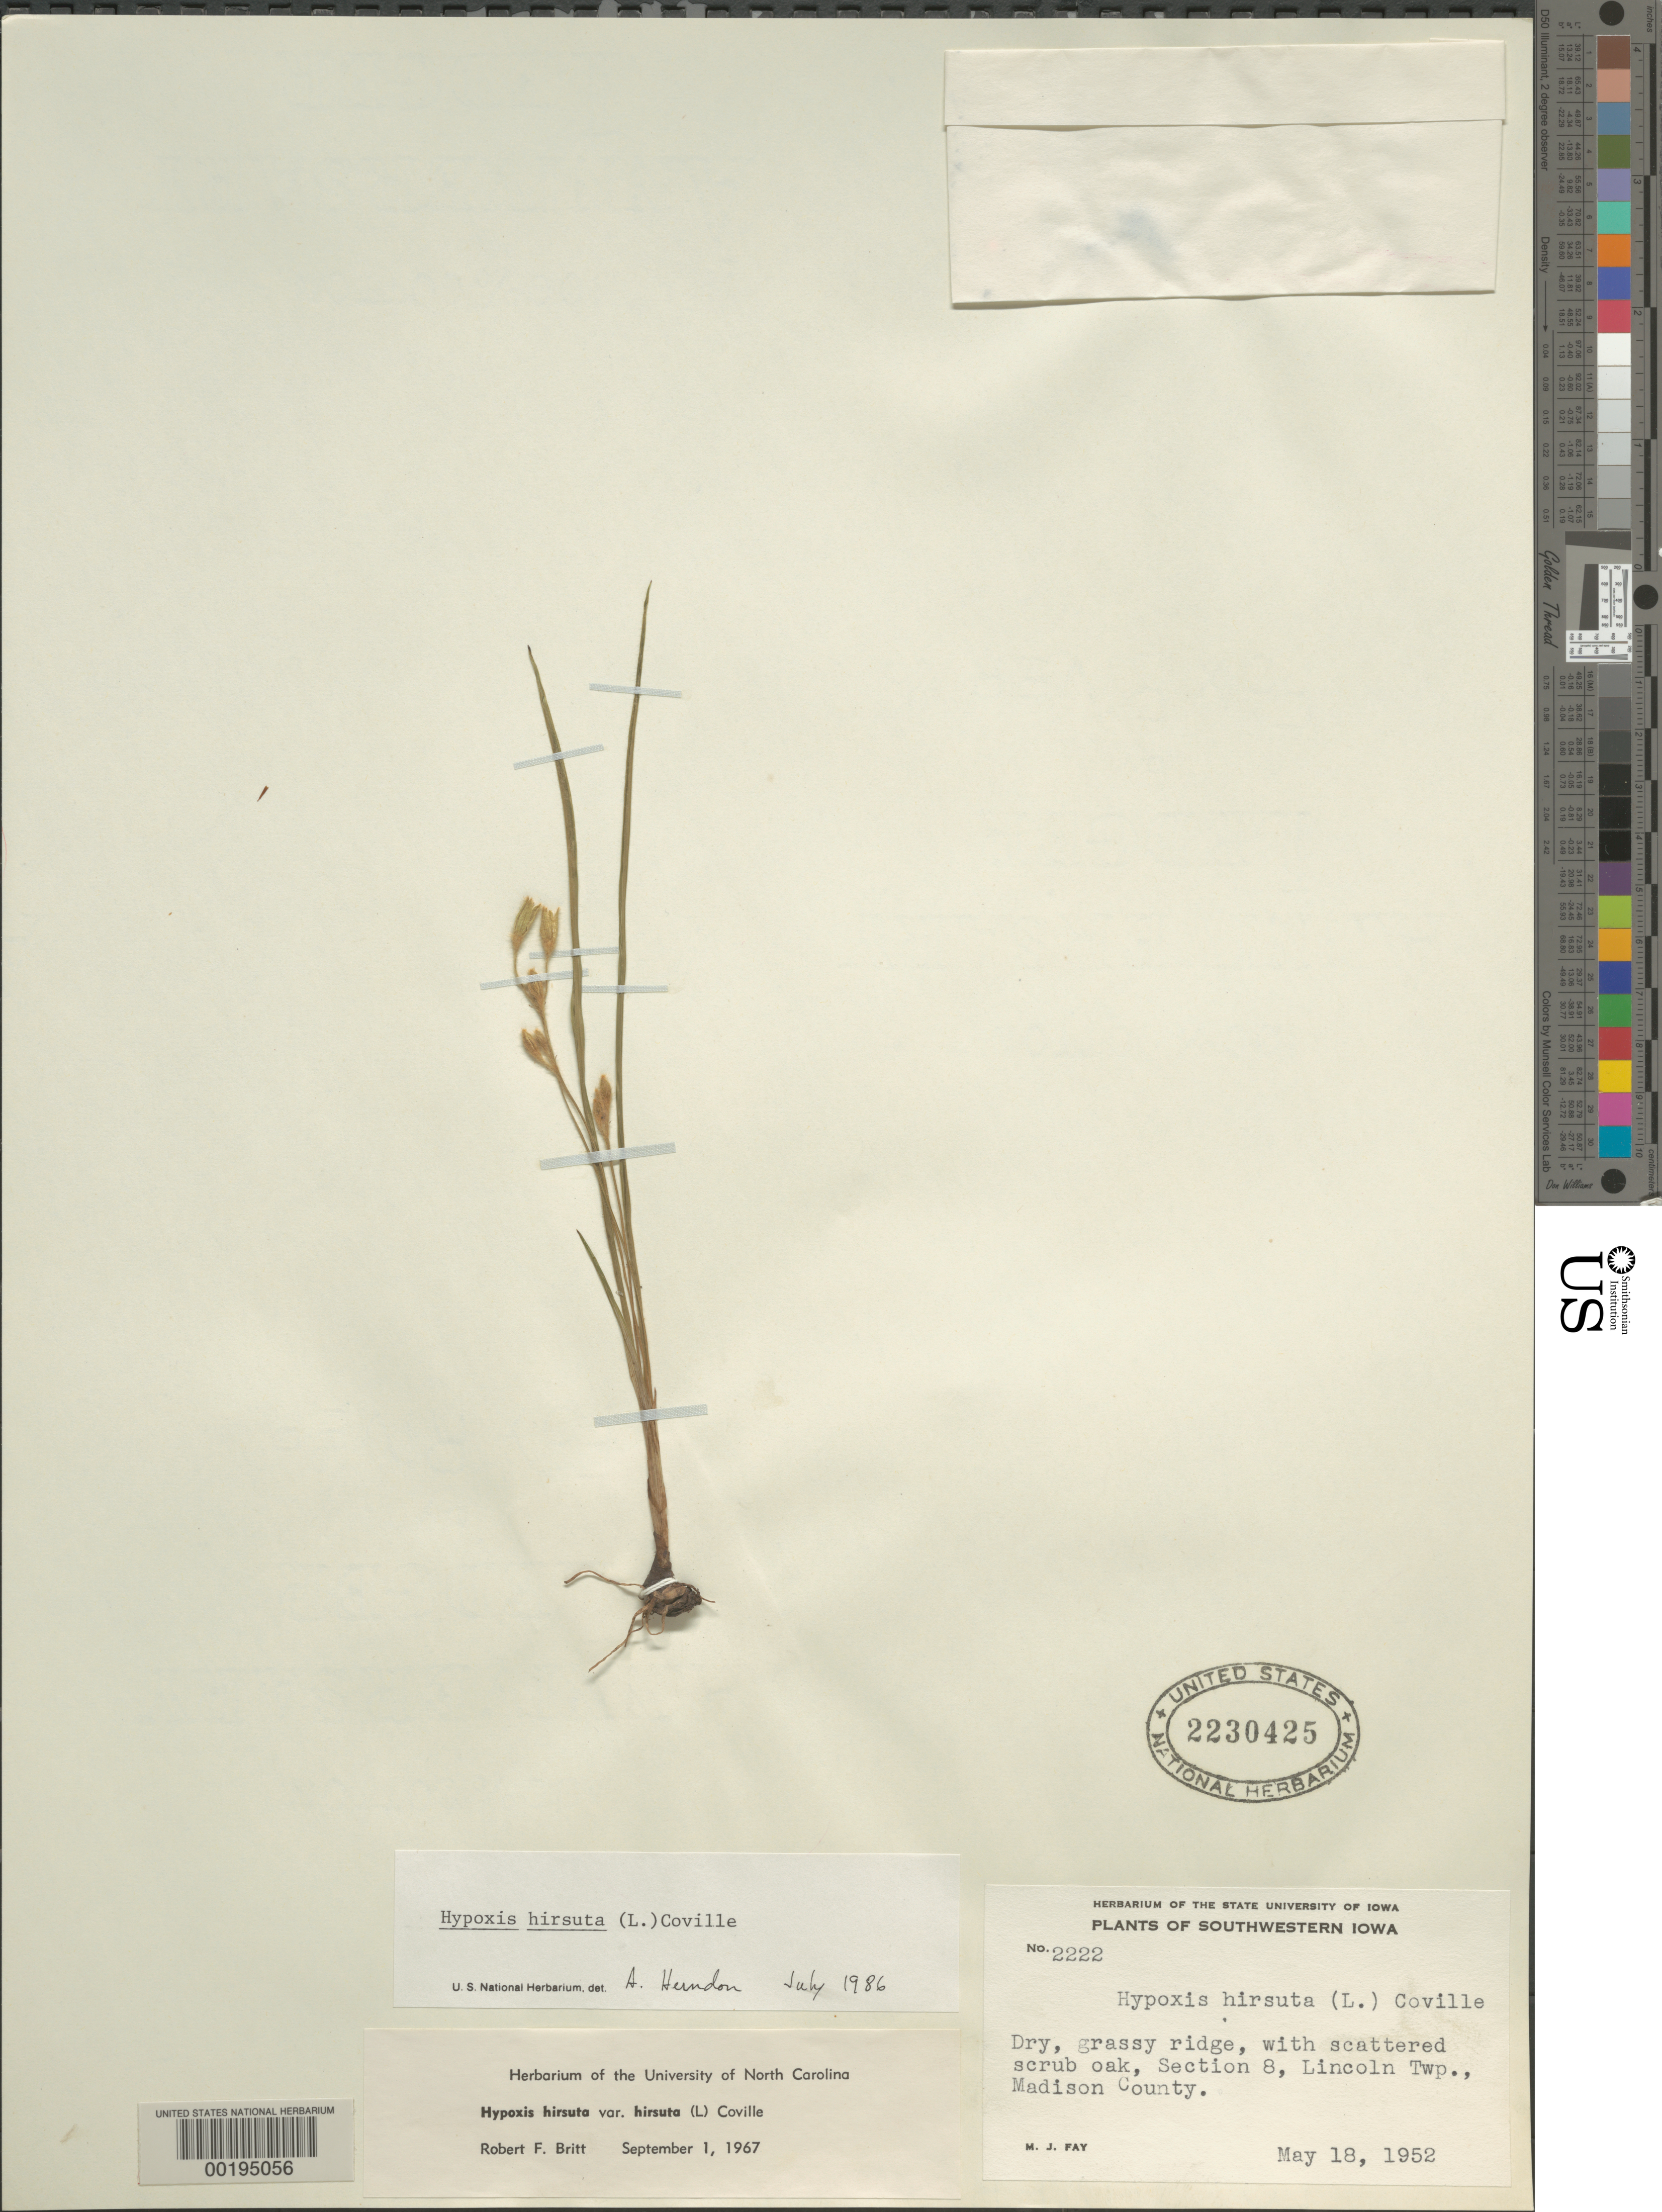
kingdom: Plantae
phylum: Tracheophyta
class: Liliopsida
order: Asparagales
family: Hypoxidaceae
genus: Hypoxis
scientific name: Hypoxis hirsuta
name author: (L.) Coville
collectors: M. Fay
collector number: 2222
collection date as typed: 18 May 1952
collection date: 1952-05-18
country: United States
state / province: Iowa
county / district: Madison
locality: Section 8, lincoln twp.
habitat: Dry, grassy ridge with scattered trees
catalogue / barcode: US 2230425